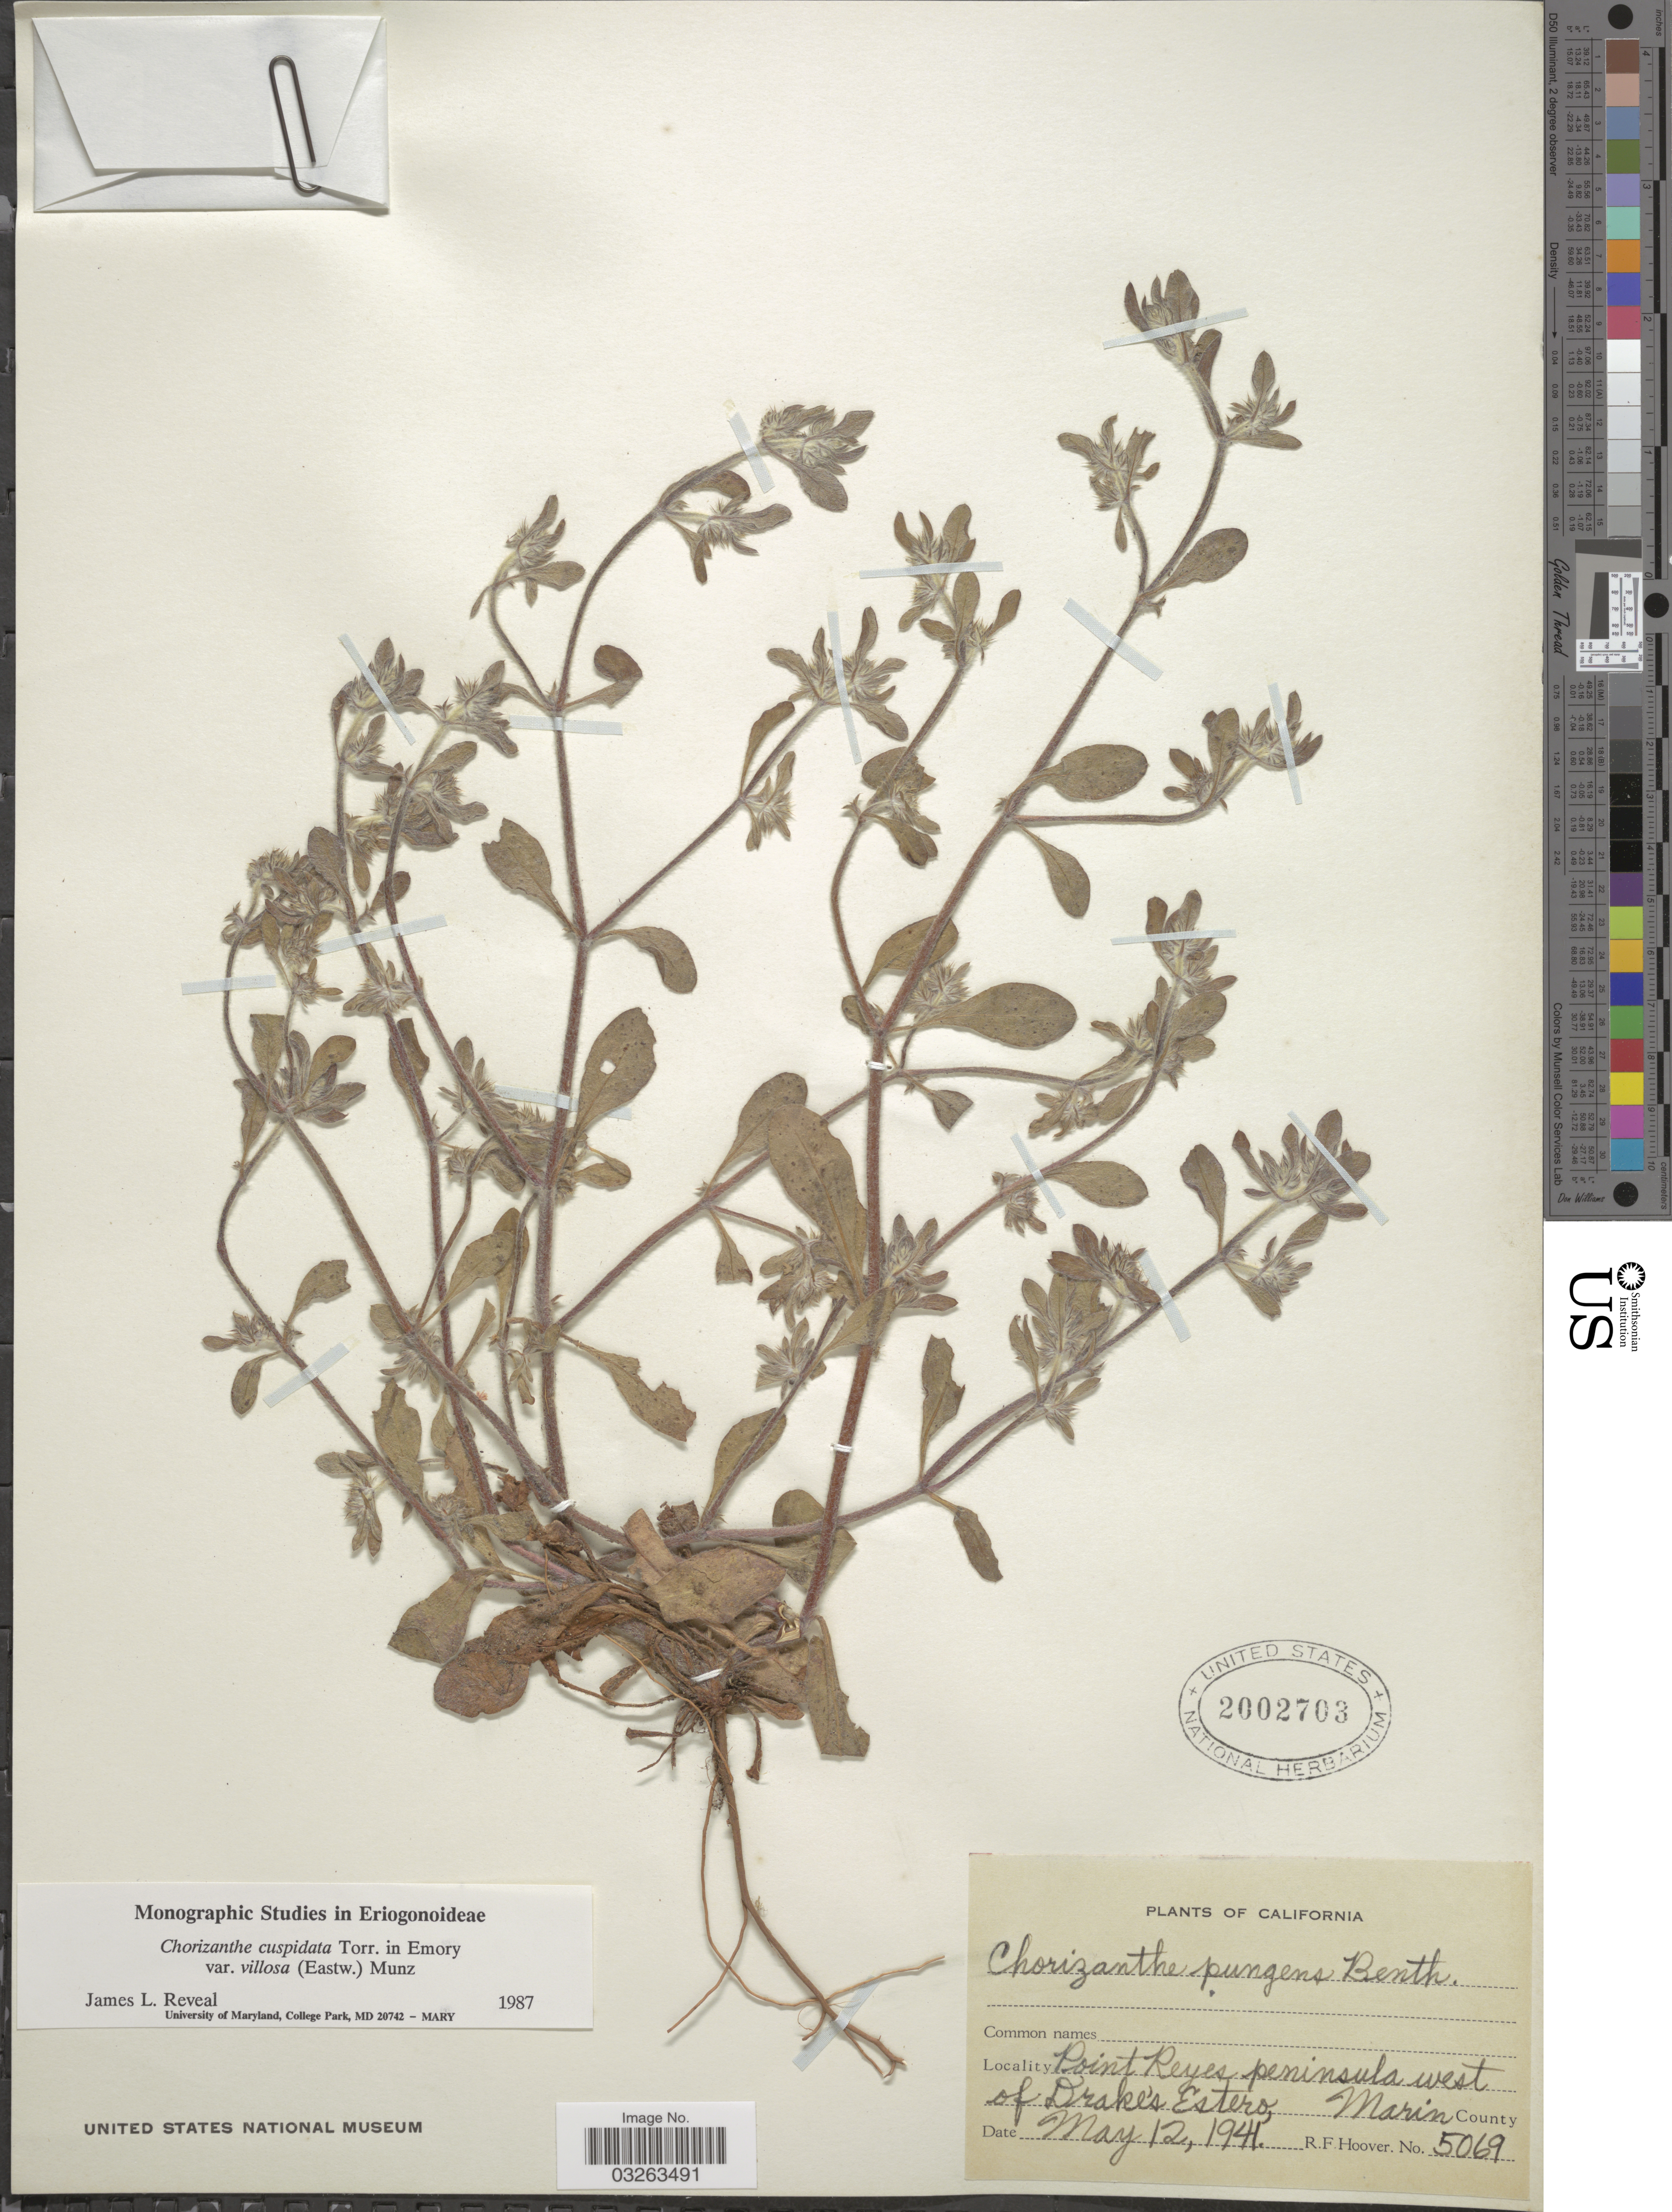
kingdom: Plantae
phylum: Tracheophyta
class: Magnoliopsida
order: Caryophyllales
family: Polygonaceae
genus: Chorizanthe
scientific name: Chorizanthe villosa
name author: Eastw.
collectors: R. F. Hoover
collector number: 5069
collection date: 1941-05-12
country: United States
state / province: California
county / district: Marin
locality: Point Reyes peninsula west of Drake's Estero, Marin County.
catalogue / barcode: US 2002703